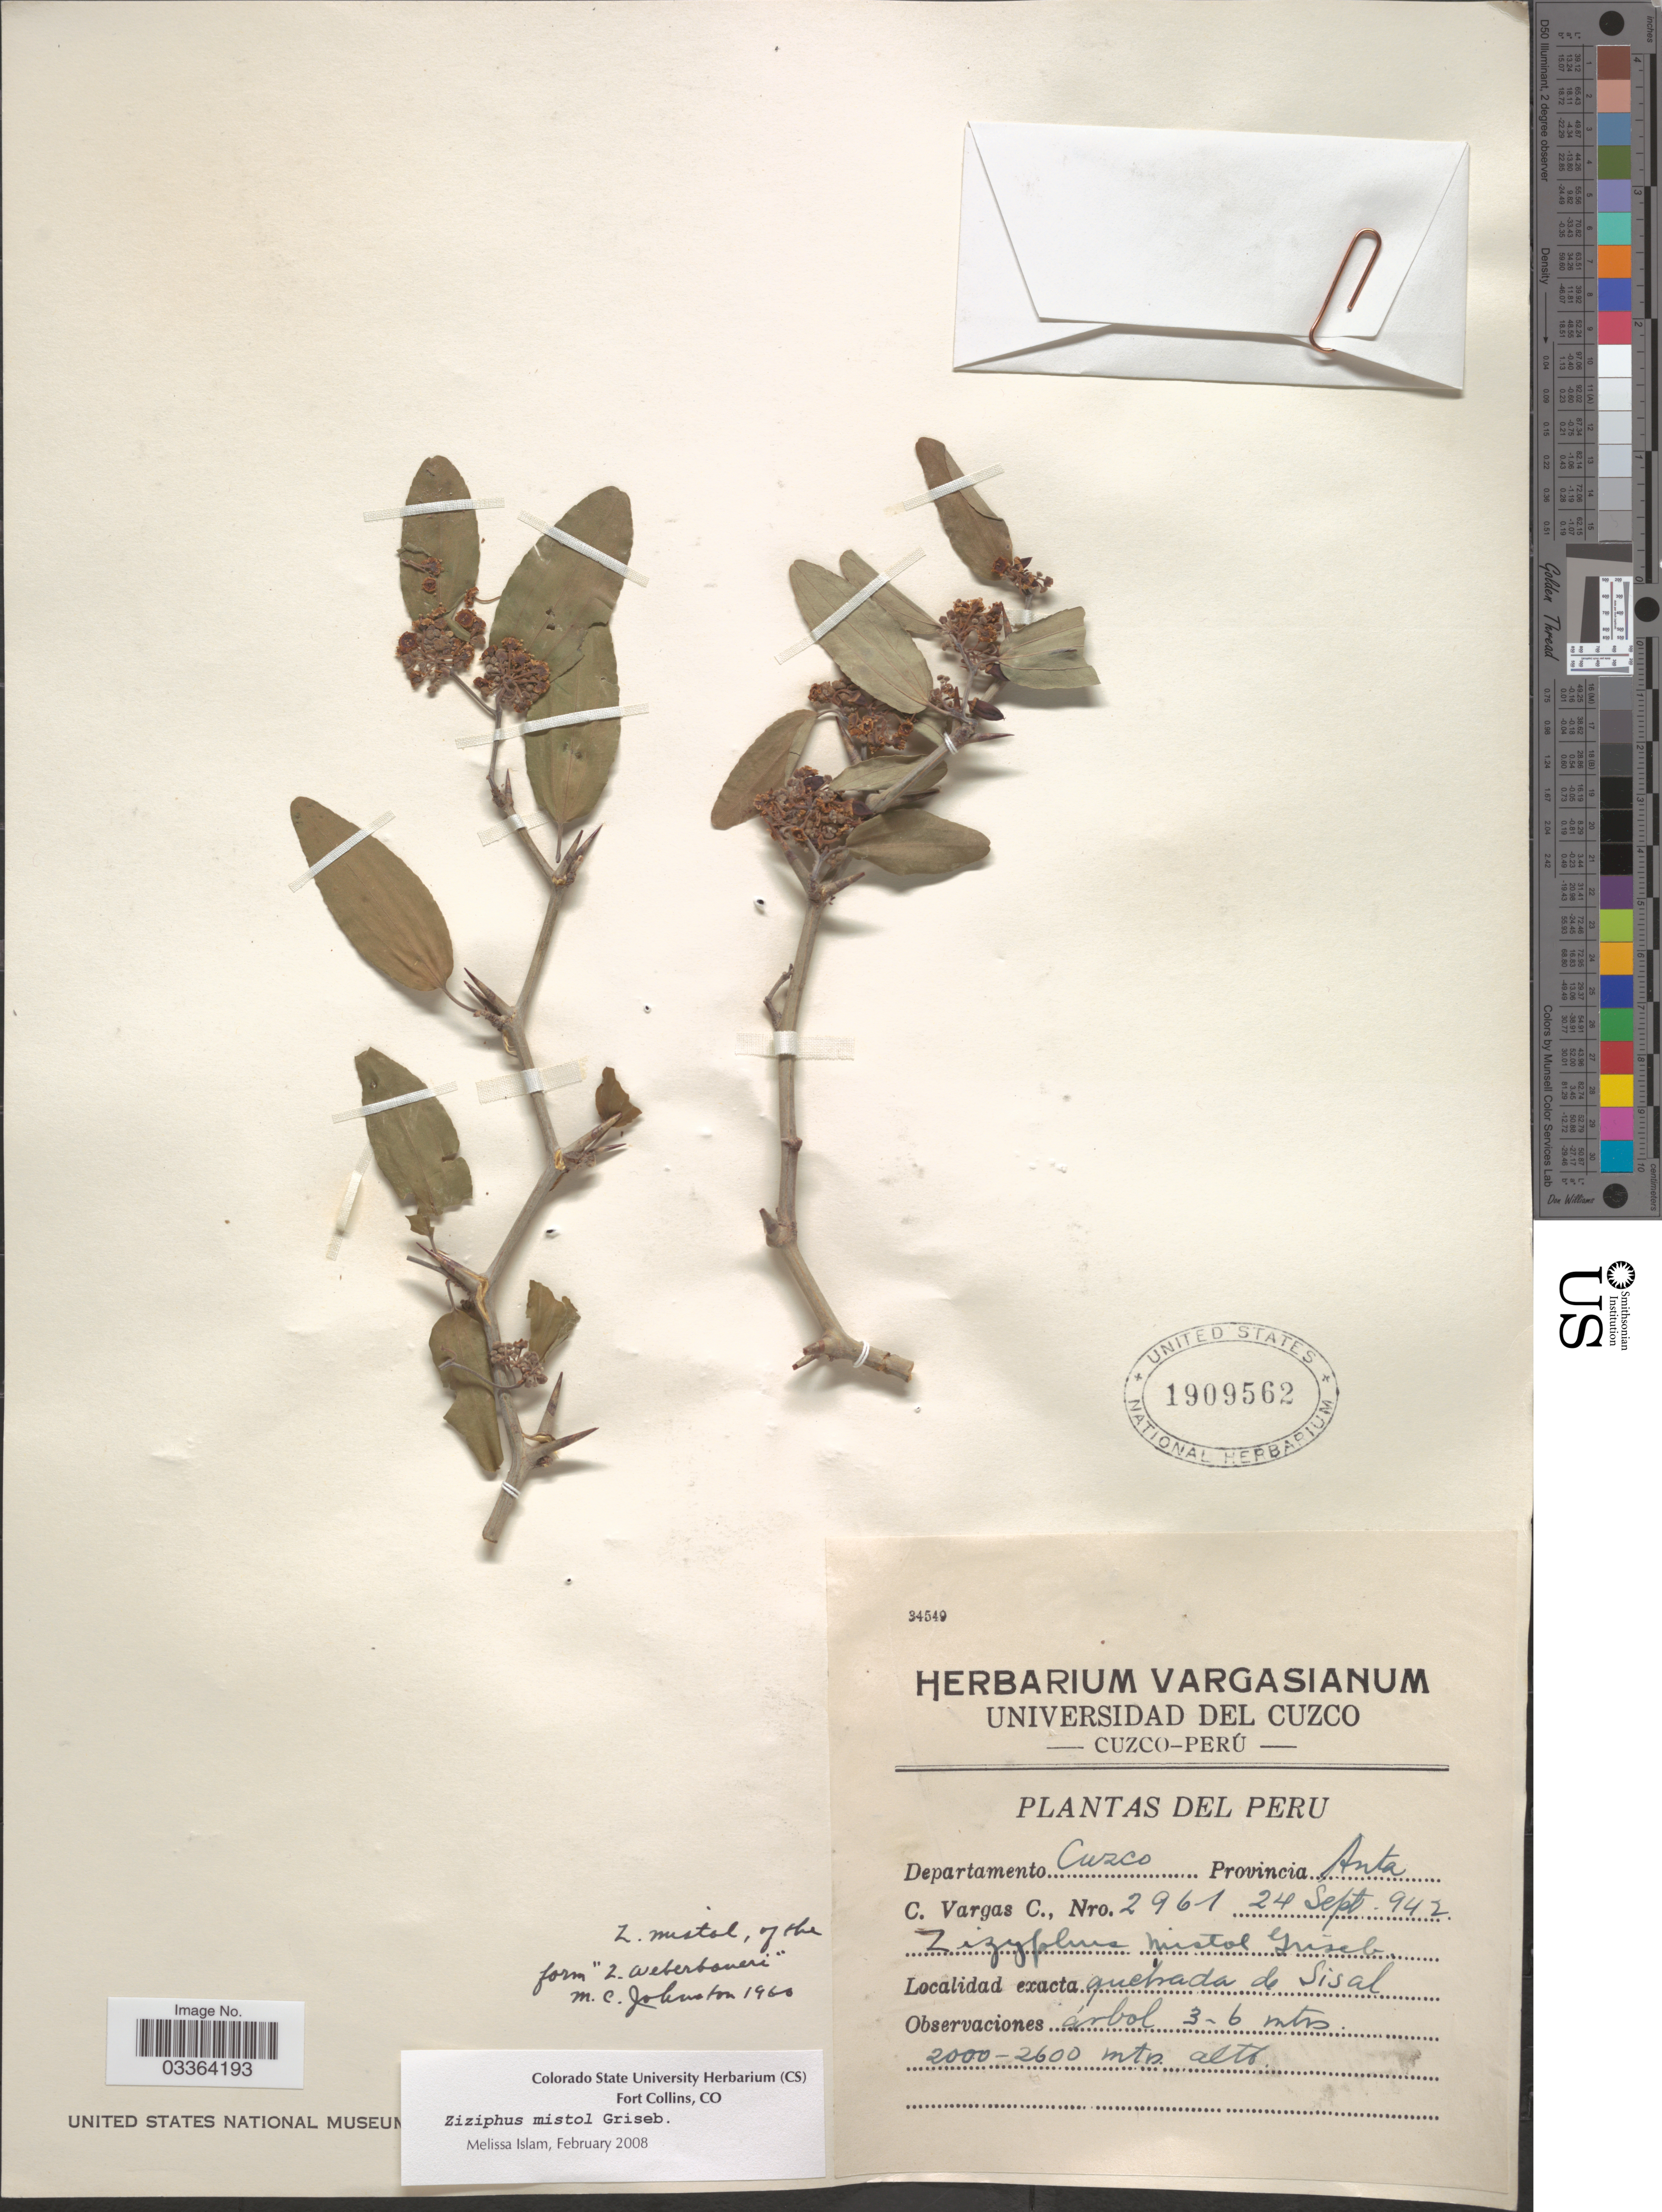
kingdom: Plantae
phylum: Tracheophyta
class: Magnoliopsida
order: Rosales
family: Rhamnaceae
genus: Sarcomphalus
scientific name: Sarcomphalus mistol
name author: (Griseb.) Hauenschild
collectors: C. Vargas Calderón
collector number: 2961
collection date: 1942-09-24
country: Peru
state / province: Cusco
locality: Departamento Cuzco, Provincia Anta, quebrada de Sisal.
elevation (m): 2000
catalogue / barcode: US 1909562